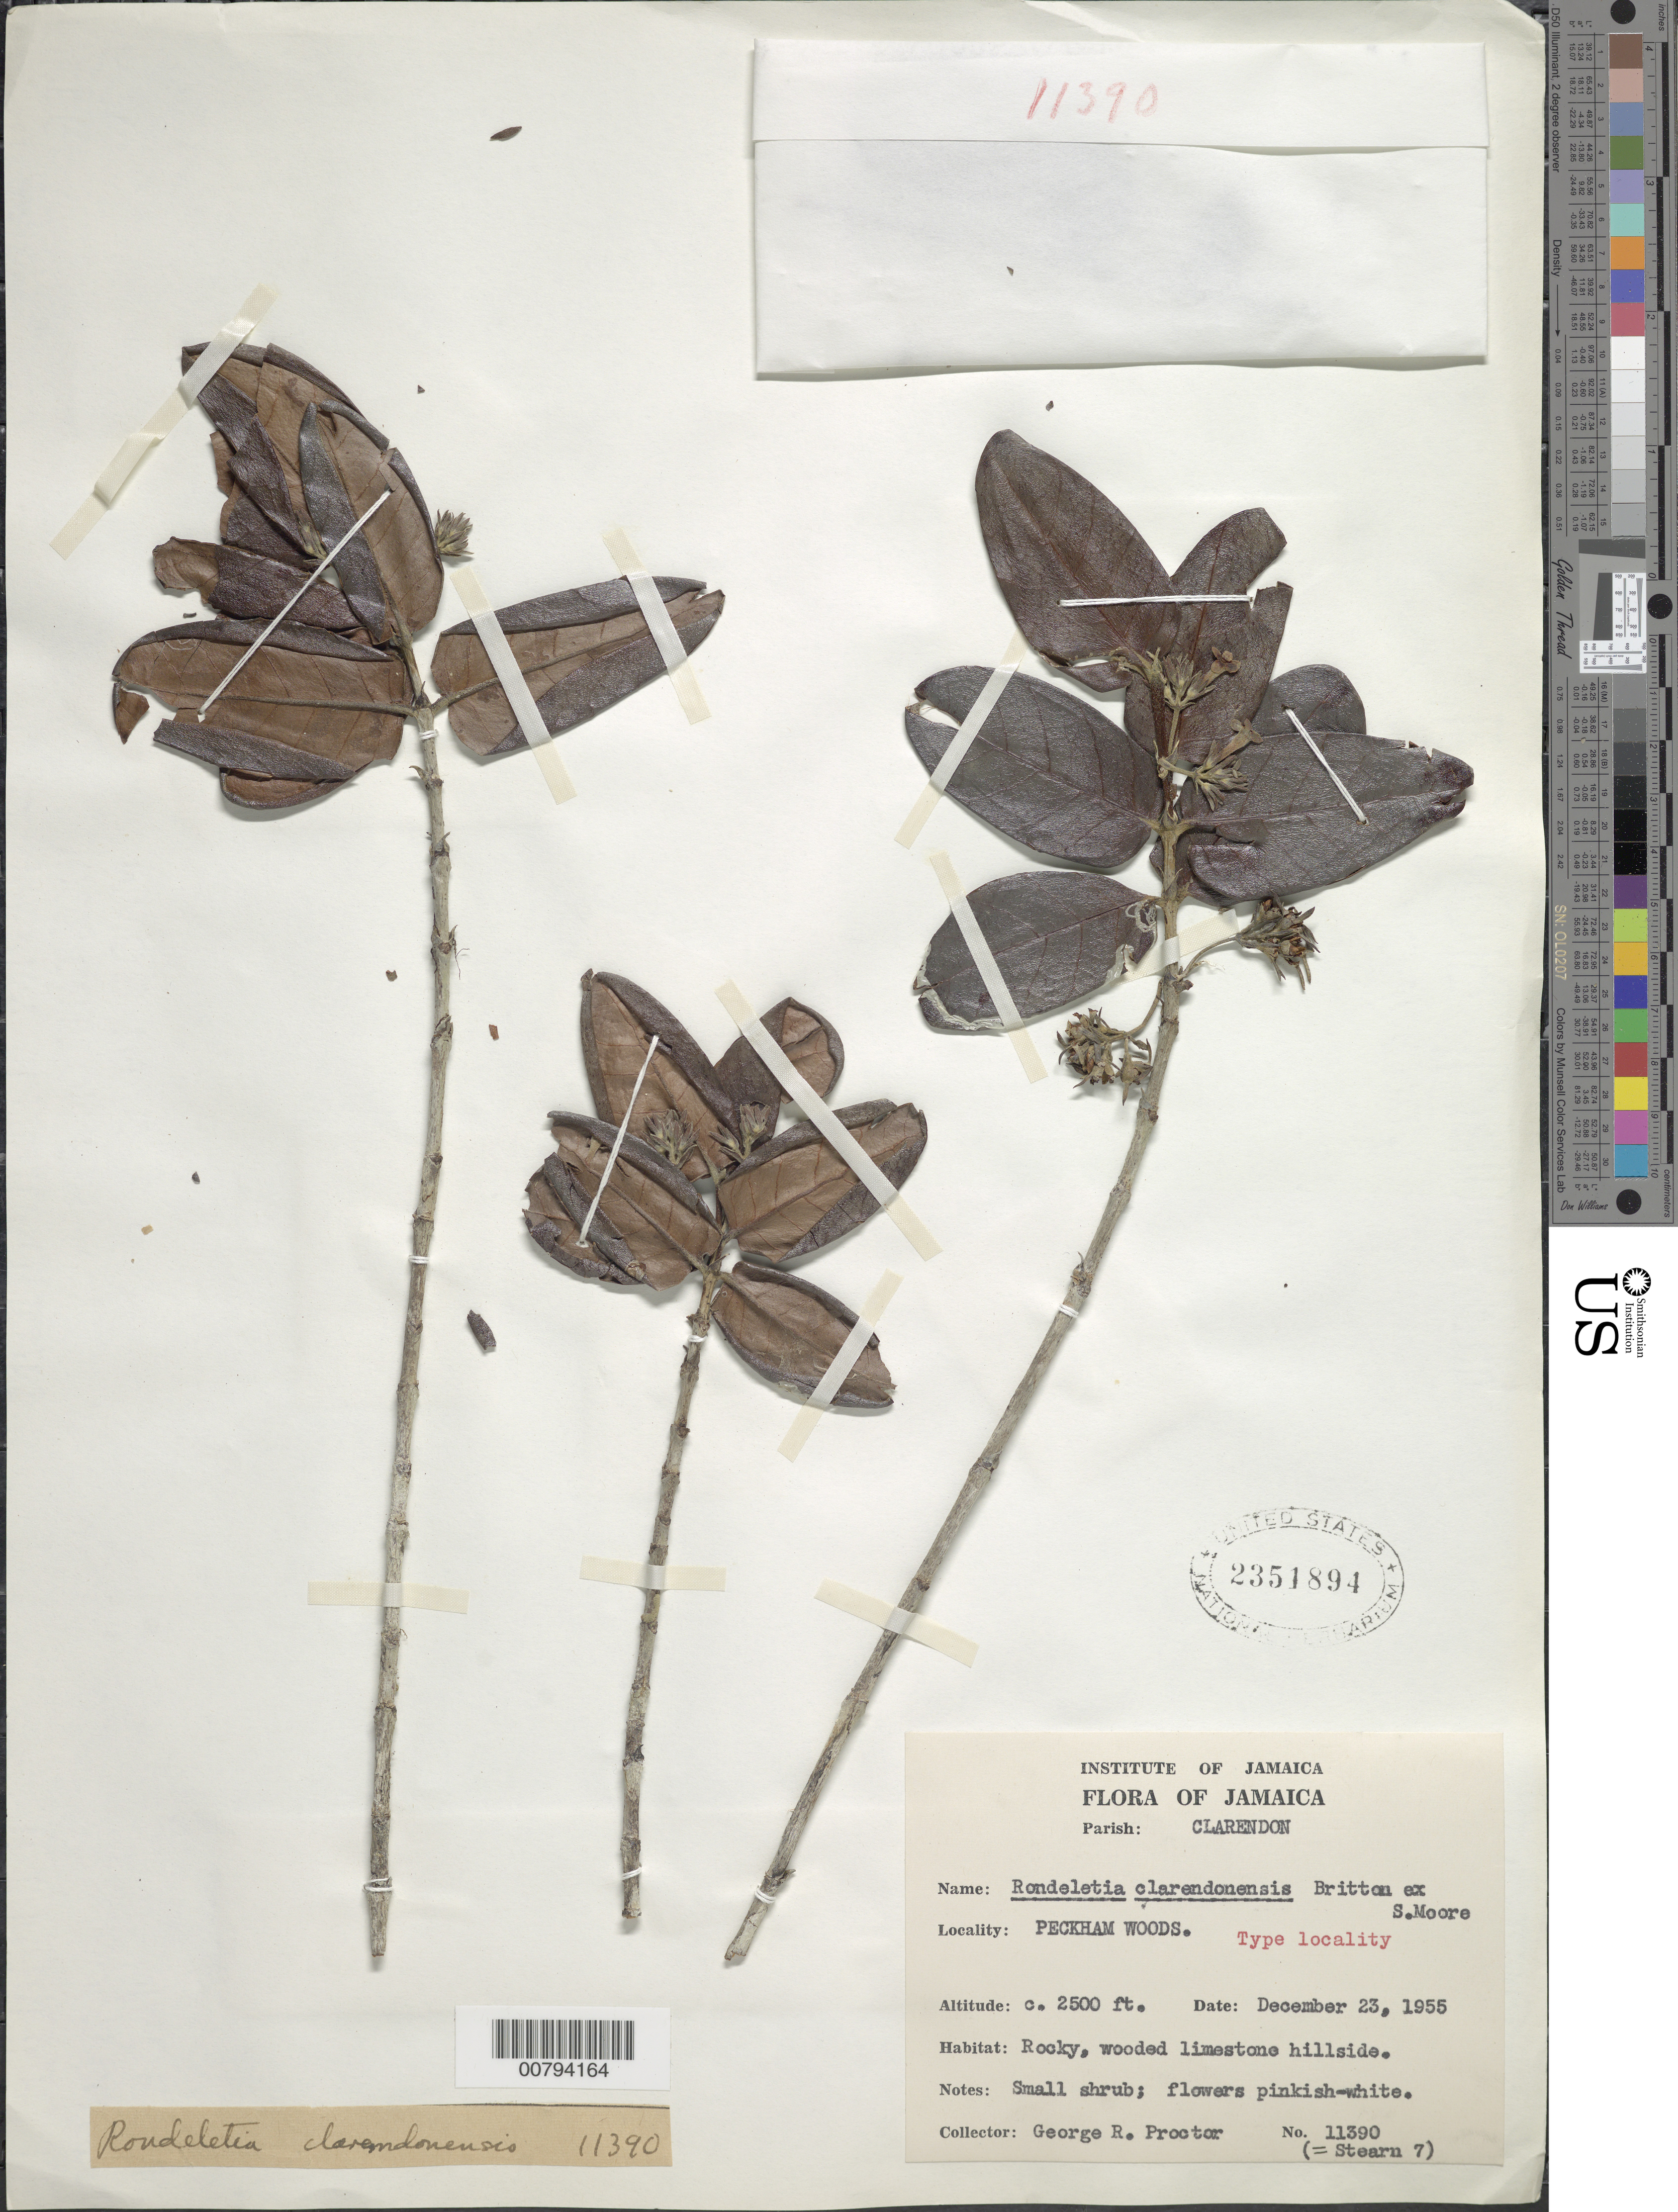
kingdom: Plantae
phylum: Tracheophyta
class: Magnoliopsida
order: Gentianales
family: Rubiaceae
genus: Rondeletia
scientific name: Rondeletia clarendonensis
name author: Britton ex S. Moore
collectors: G. R. Proctor & W. T. Stearn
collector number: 11390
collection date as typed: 23 Dec 1955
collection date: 1955-12-23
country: Jamaica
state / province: Clarendon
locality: Peckham Woods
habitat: Rocky, wooded limestone hillside.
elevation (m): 762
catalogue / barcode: US 2354894